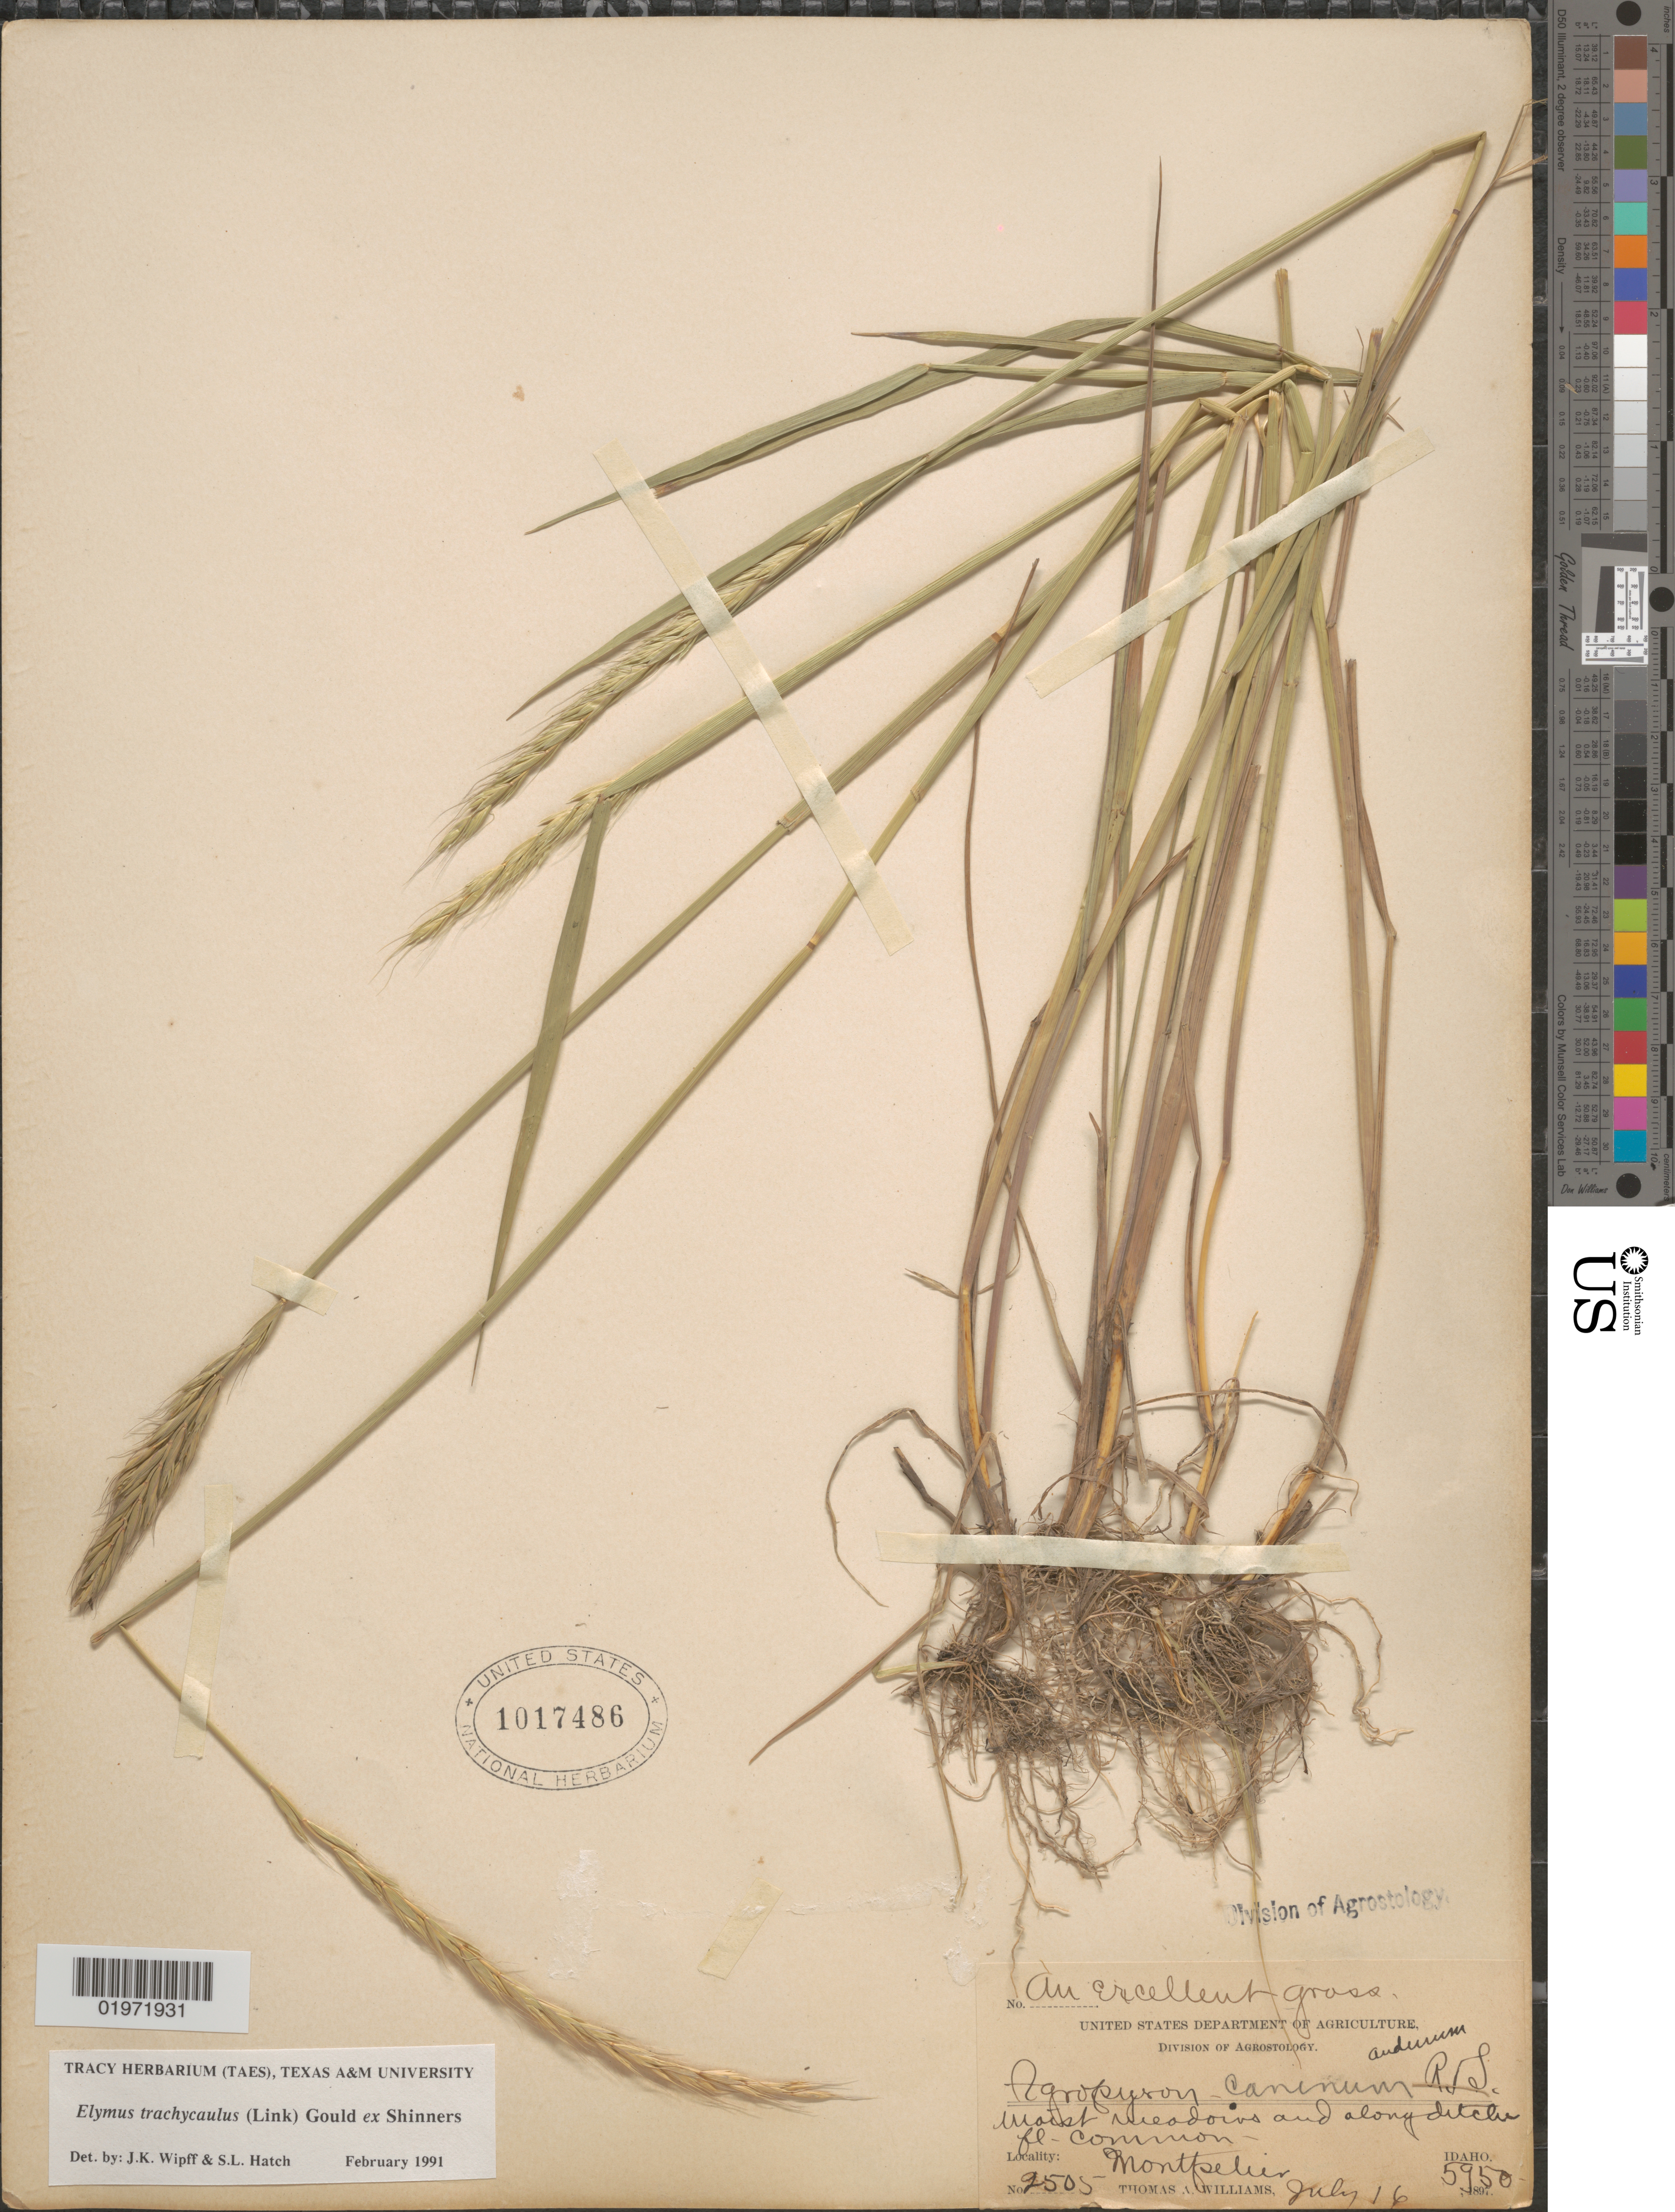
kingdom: Plantae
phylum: Tracheophyta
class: Liliopsida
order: Poales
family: Poaceae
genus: Elymus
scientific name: Elymus trachycaulus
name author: (Link) Gould ex Shinners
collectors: T. A. Williams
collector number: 2505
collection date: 1897-07-16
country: United States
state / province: Idaho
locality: Moist meadows and along ditches. Montpellier.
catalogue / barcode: US 1017486